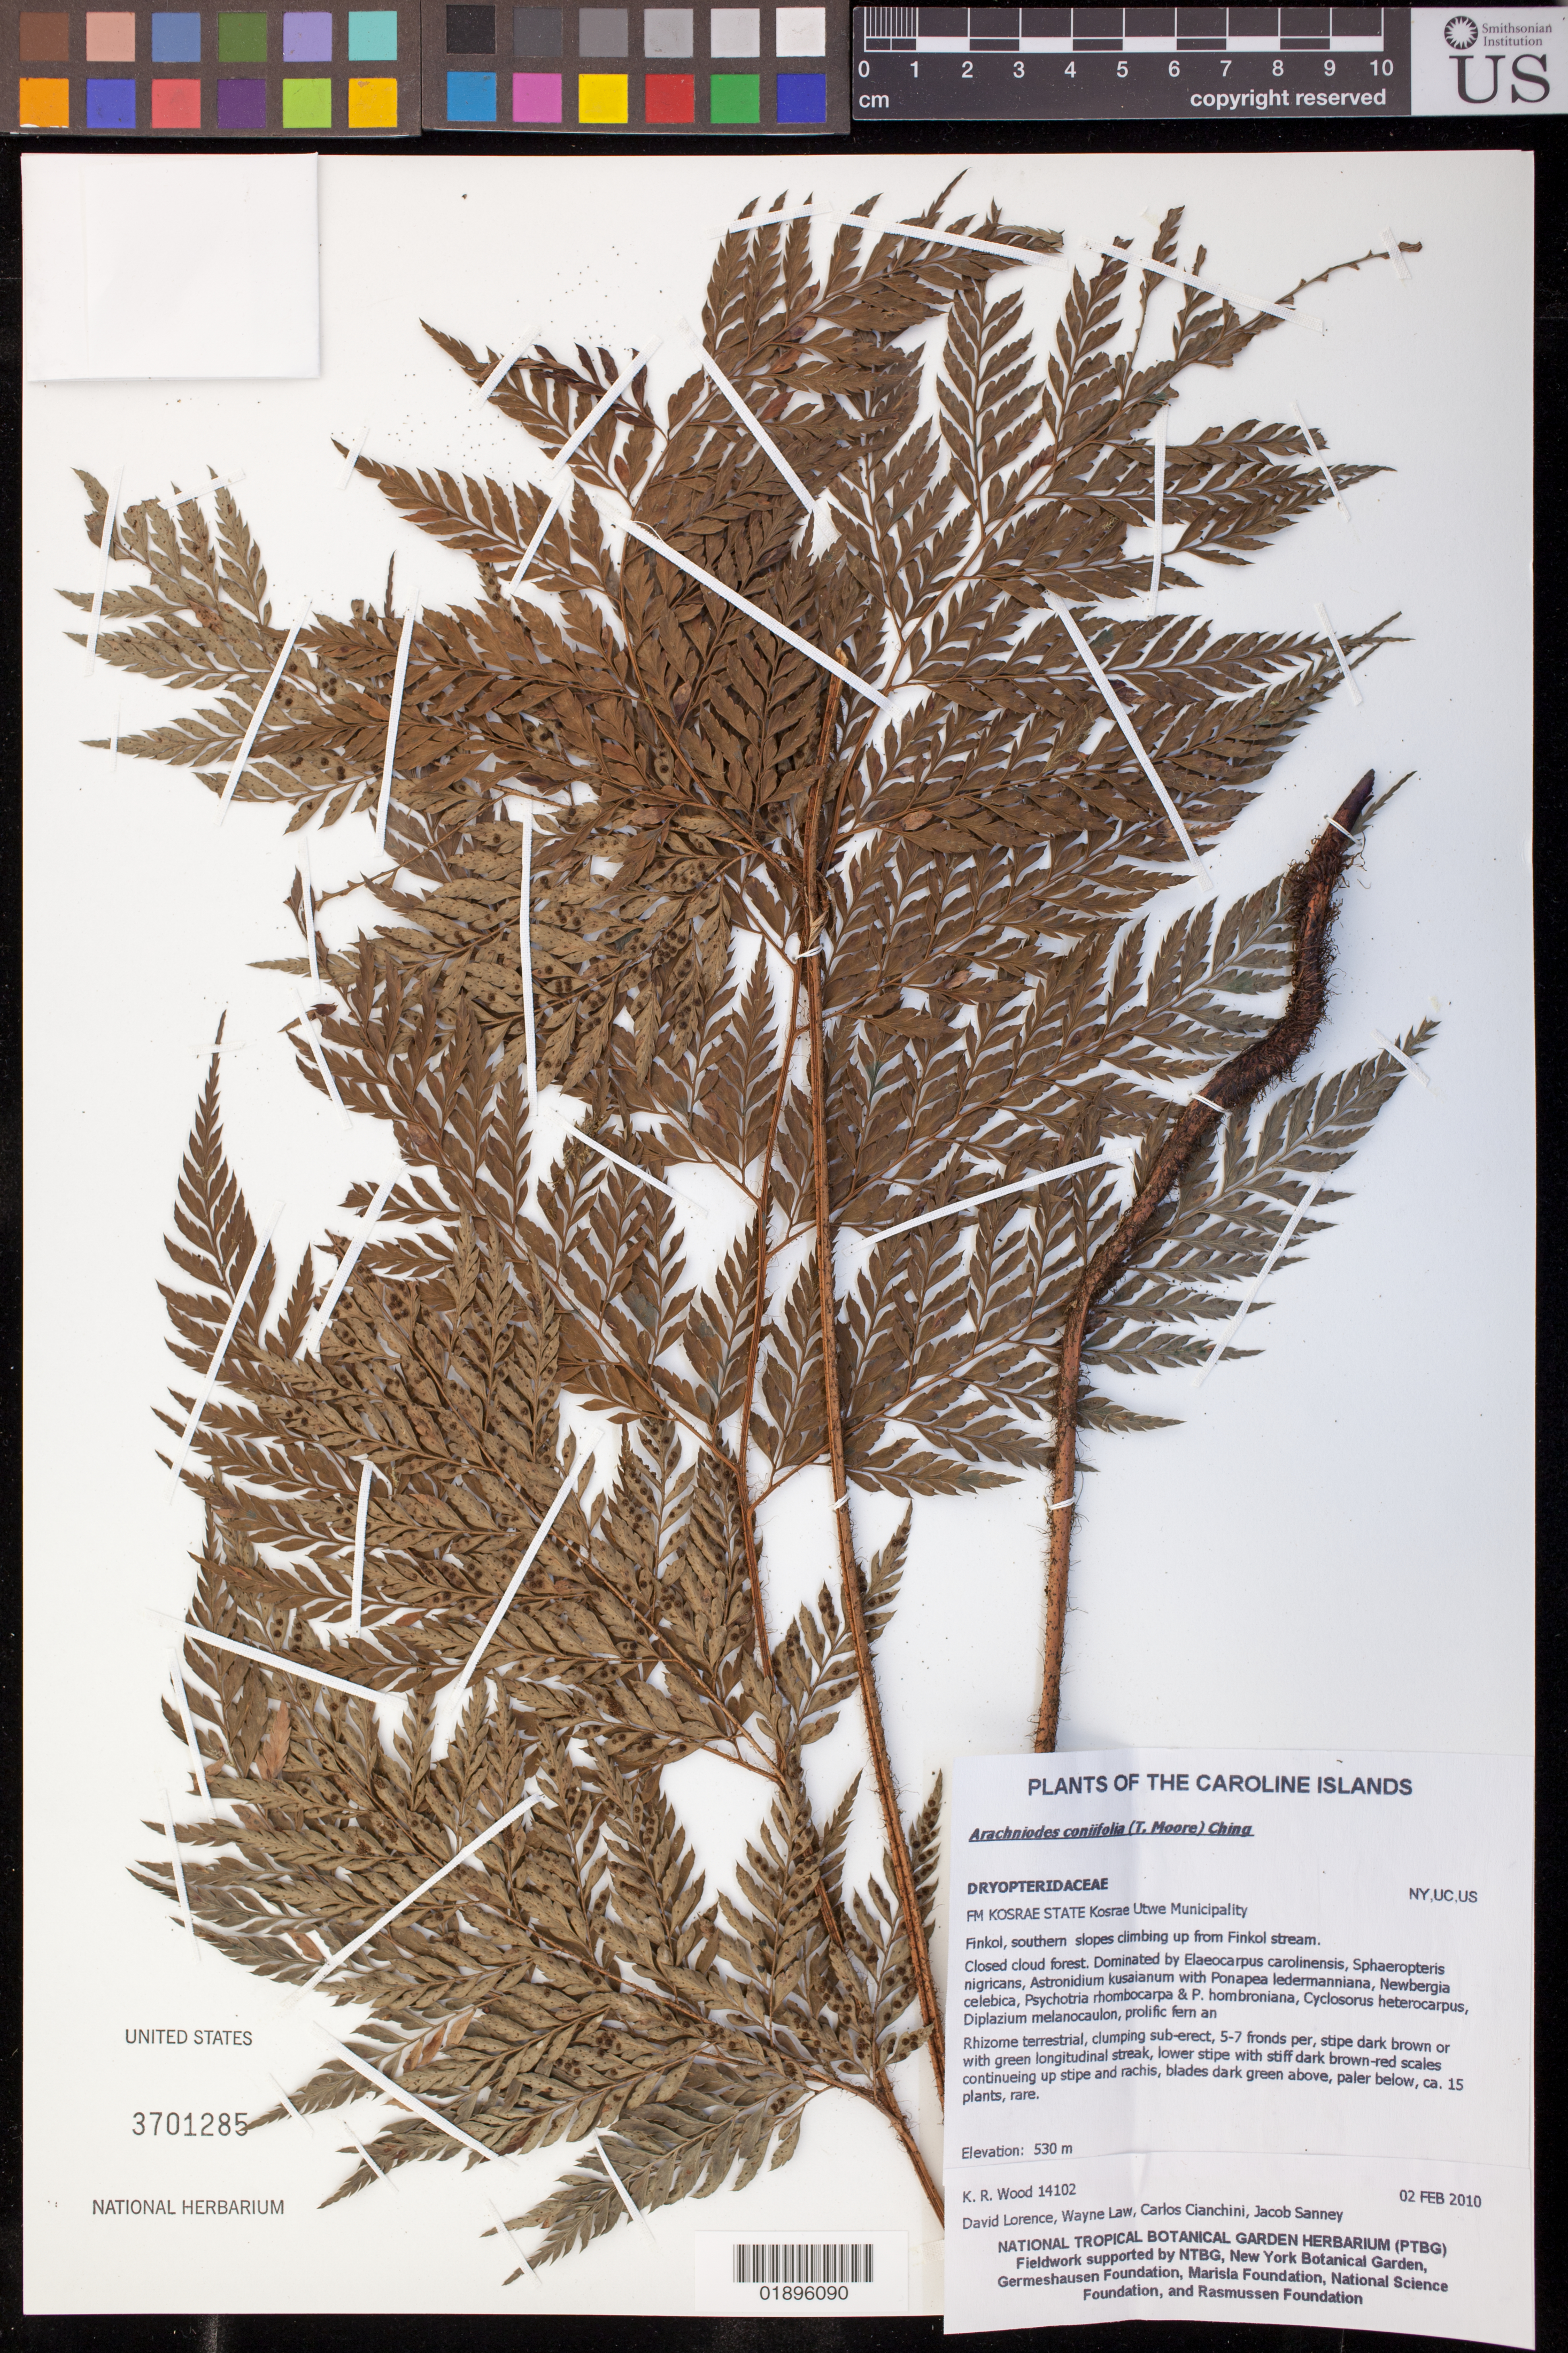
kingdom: Plantae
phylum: Tracheophyta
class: Polypodiopsida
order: Polypodiales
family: Dryopteridaceae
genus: Arachniodes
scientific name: Arachniodes coniifolia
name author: (T. Moore) Ching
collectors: K. R. Wood, D. Lorence, W. Law, C. Cianchini & J. Sanney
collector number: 14102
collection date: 2010-02-02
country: Micronesia, Federated States of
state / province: Kosrae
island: Kosrae [Kusaie]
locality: Kosrae Utwe Municipality, Finkol, southern slopes climbing up from Finkol stream.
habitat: Closed cloud forest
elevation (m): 530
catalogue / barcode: US 3701285